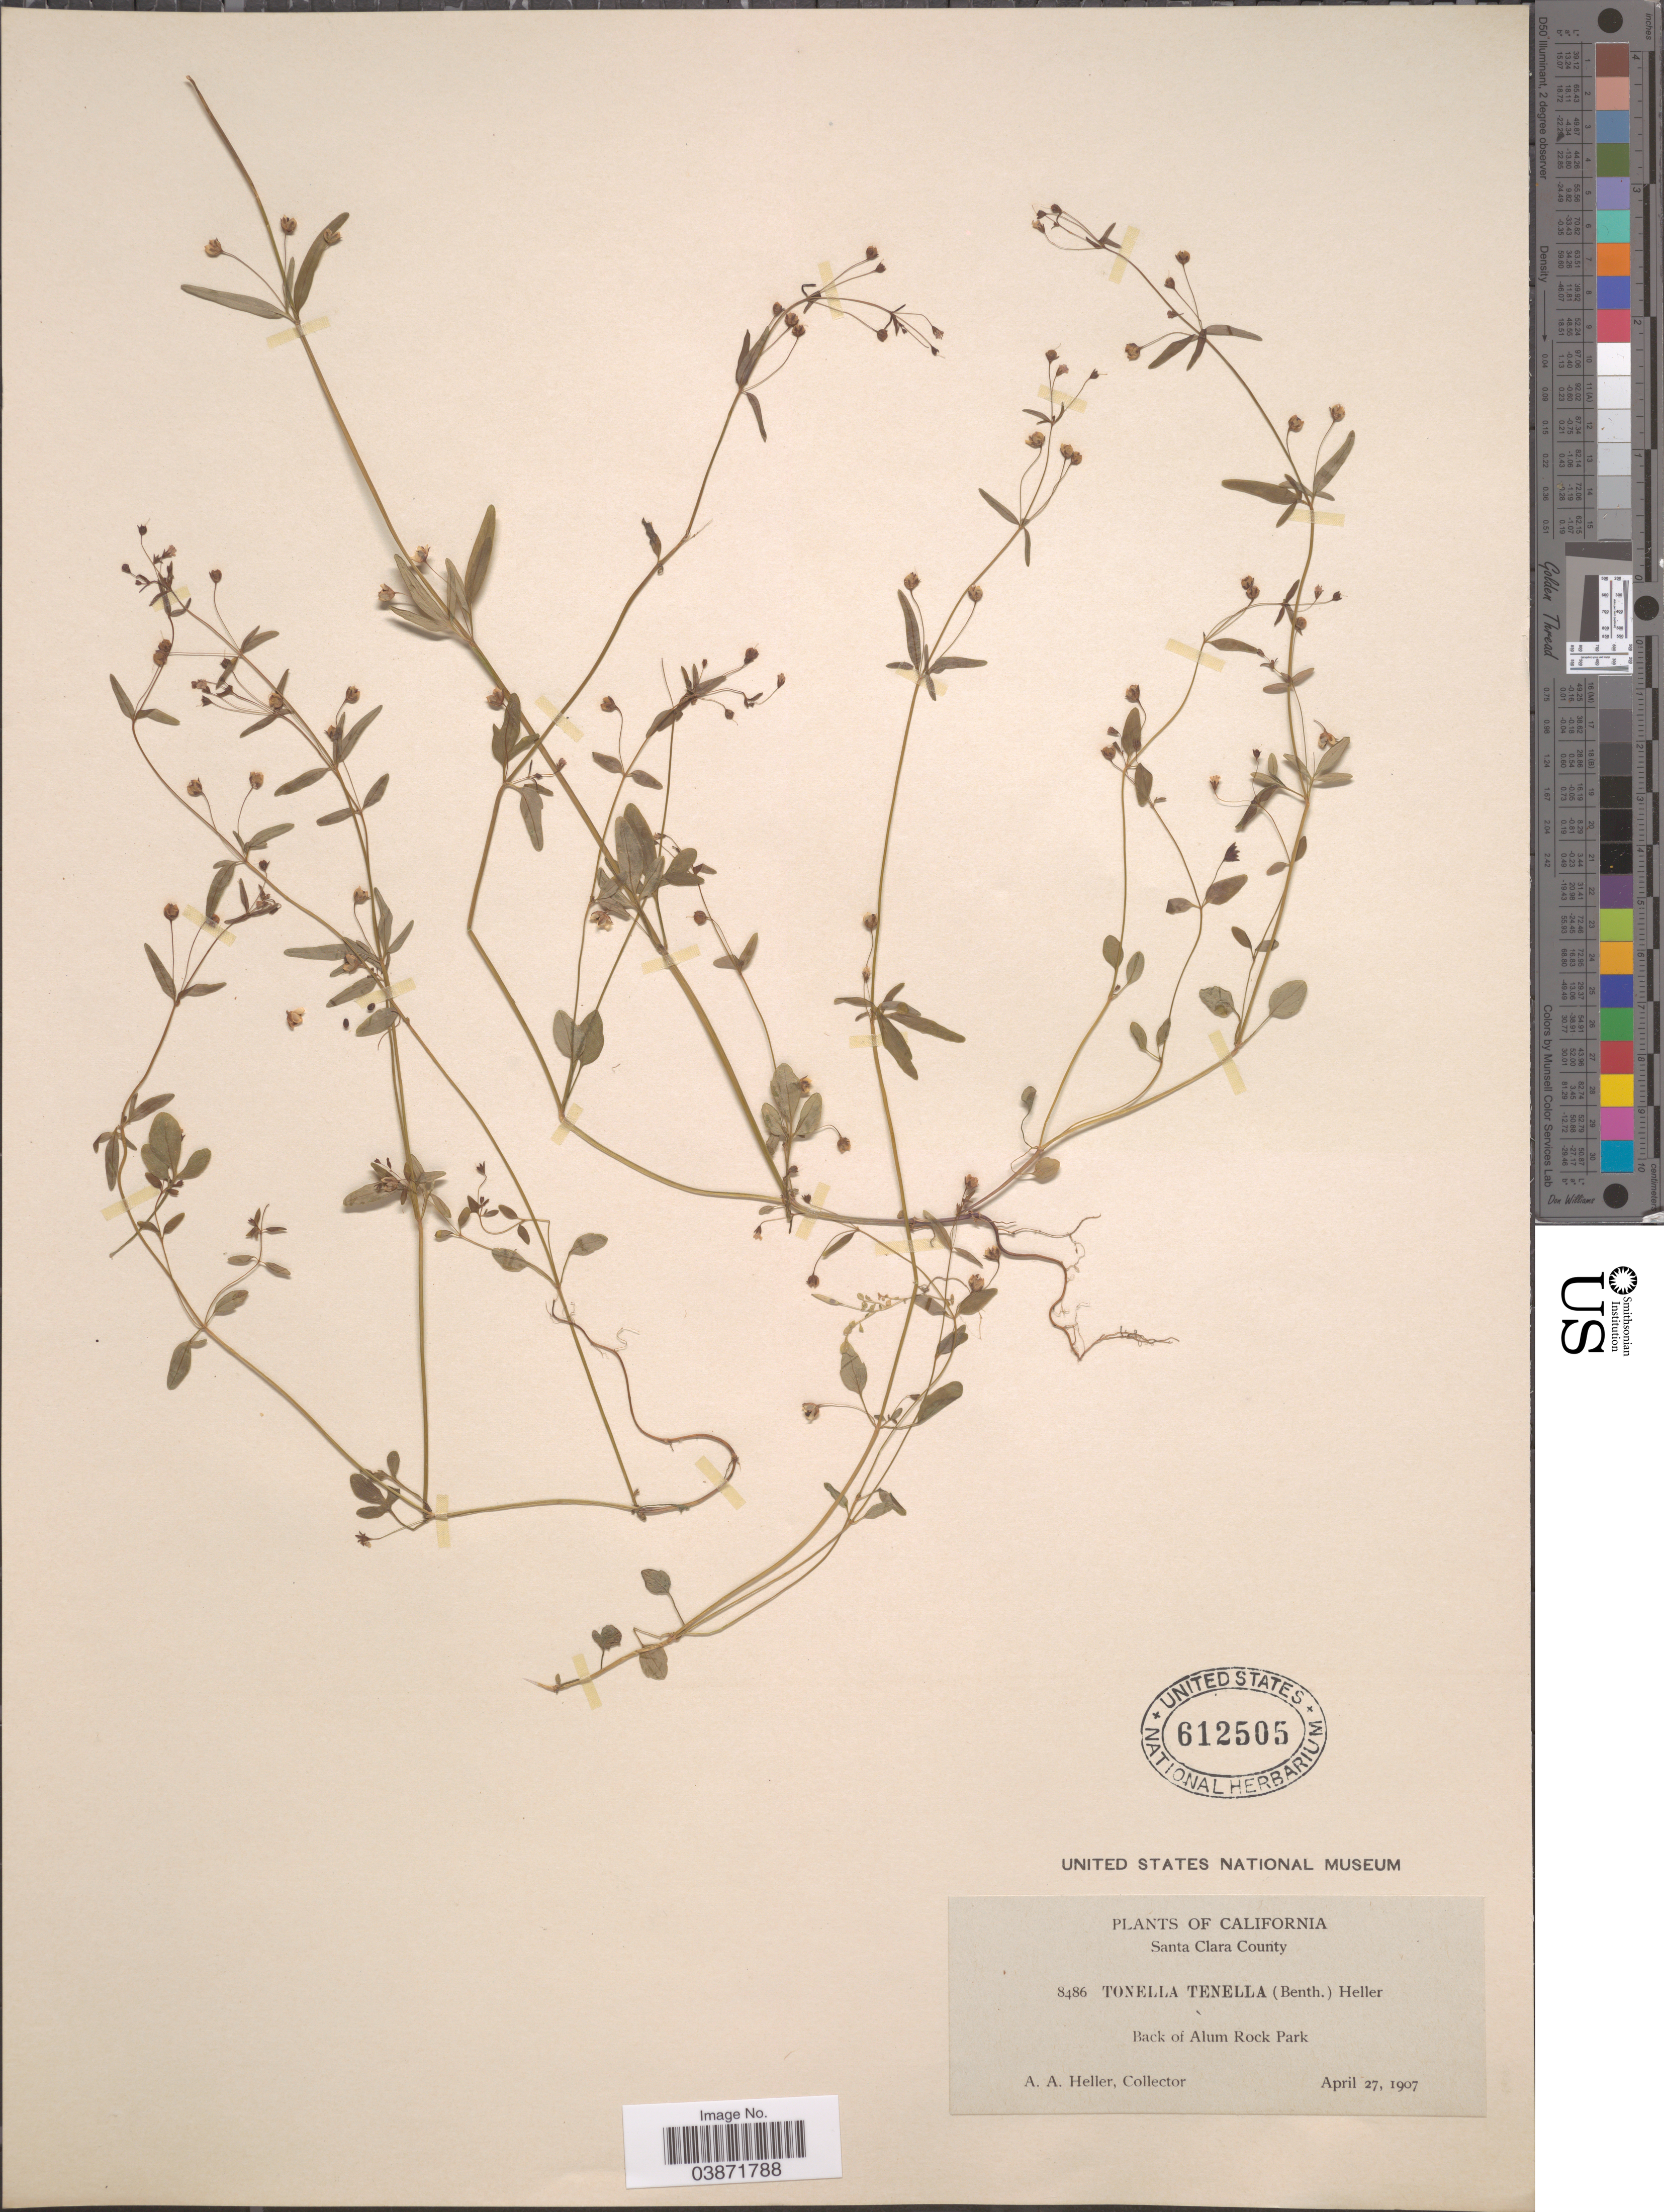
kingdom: Plantae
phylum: Tracheophyta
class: Magnoliopsida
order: Lamiales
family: Plantaginaceae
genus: Tonella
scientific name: Tonella tenella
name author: (Benth.) A. Heller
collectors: A. A. Heller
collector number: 8486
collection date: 1907-04-27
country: United States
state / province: California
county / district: Santa Clara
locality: Santa Clara County. Back of Alum Rock Park.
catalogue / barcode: US 612505